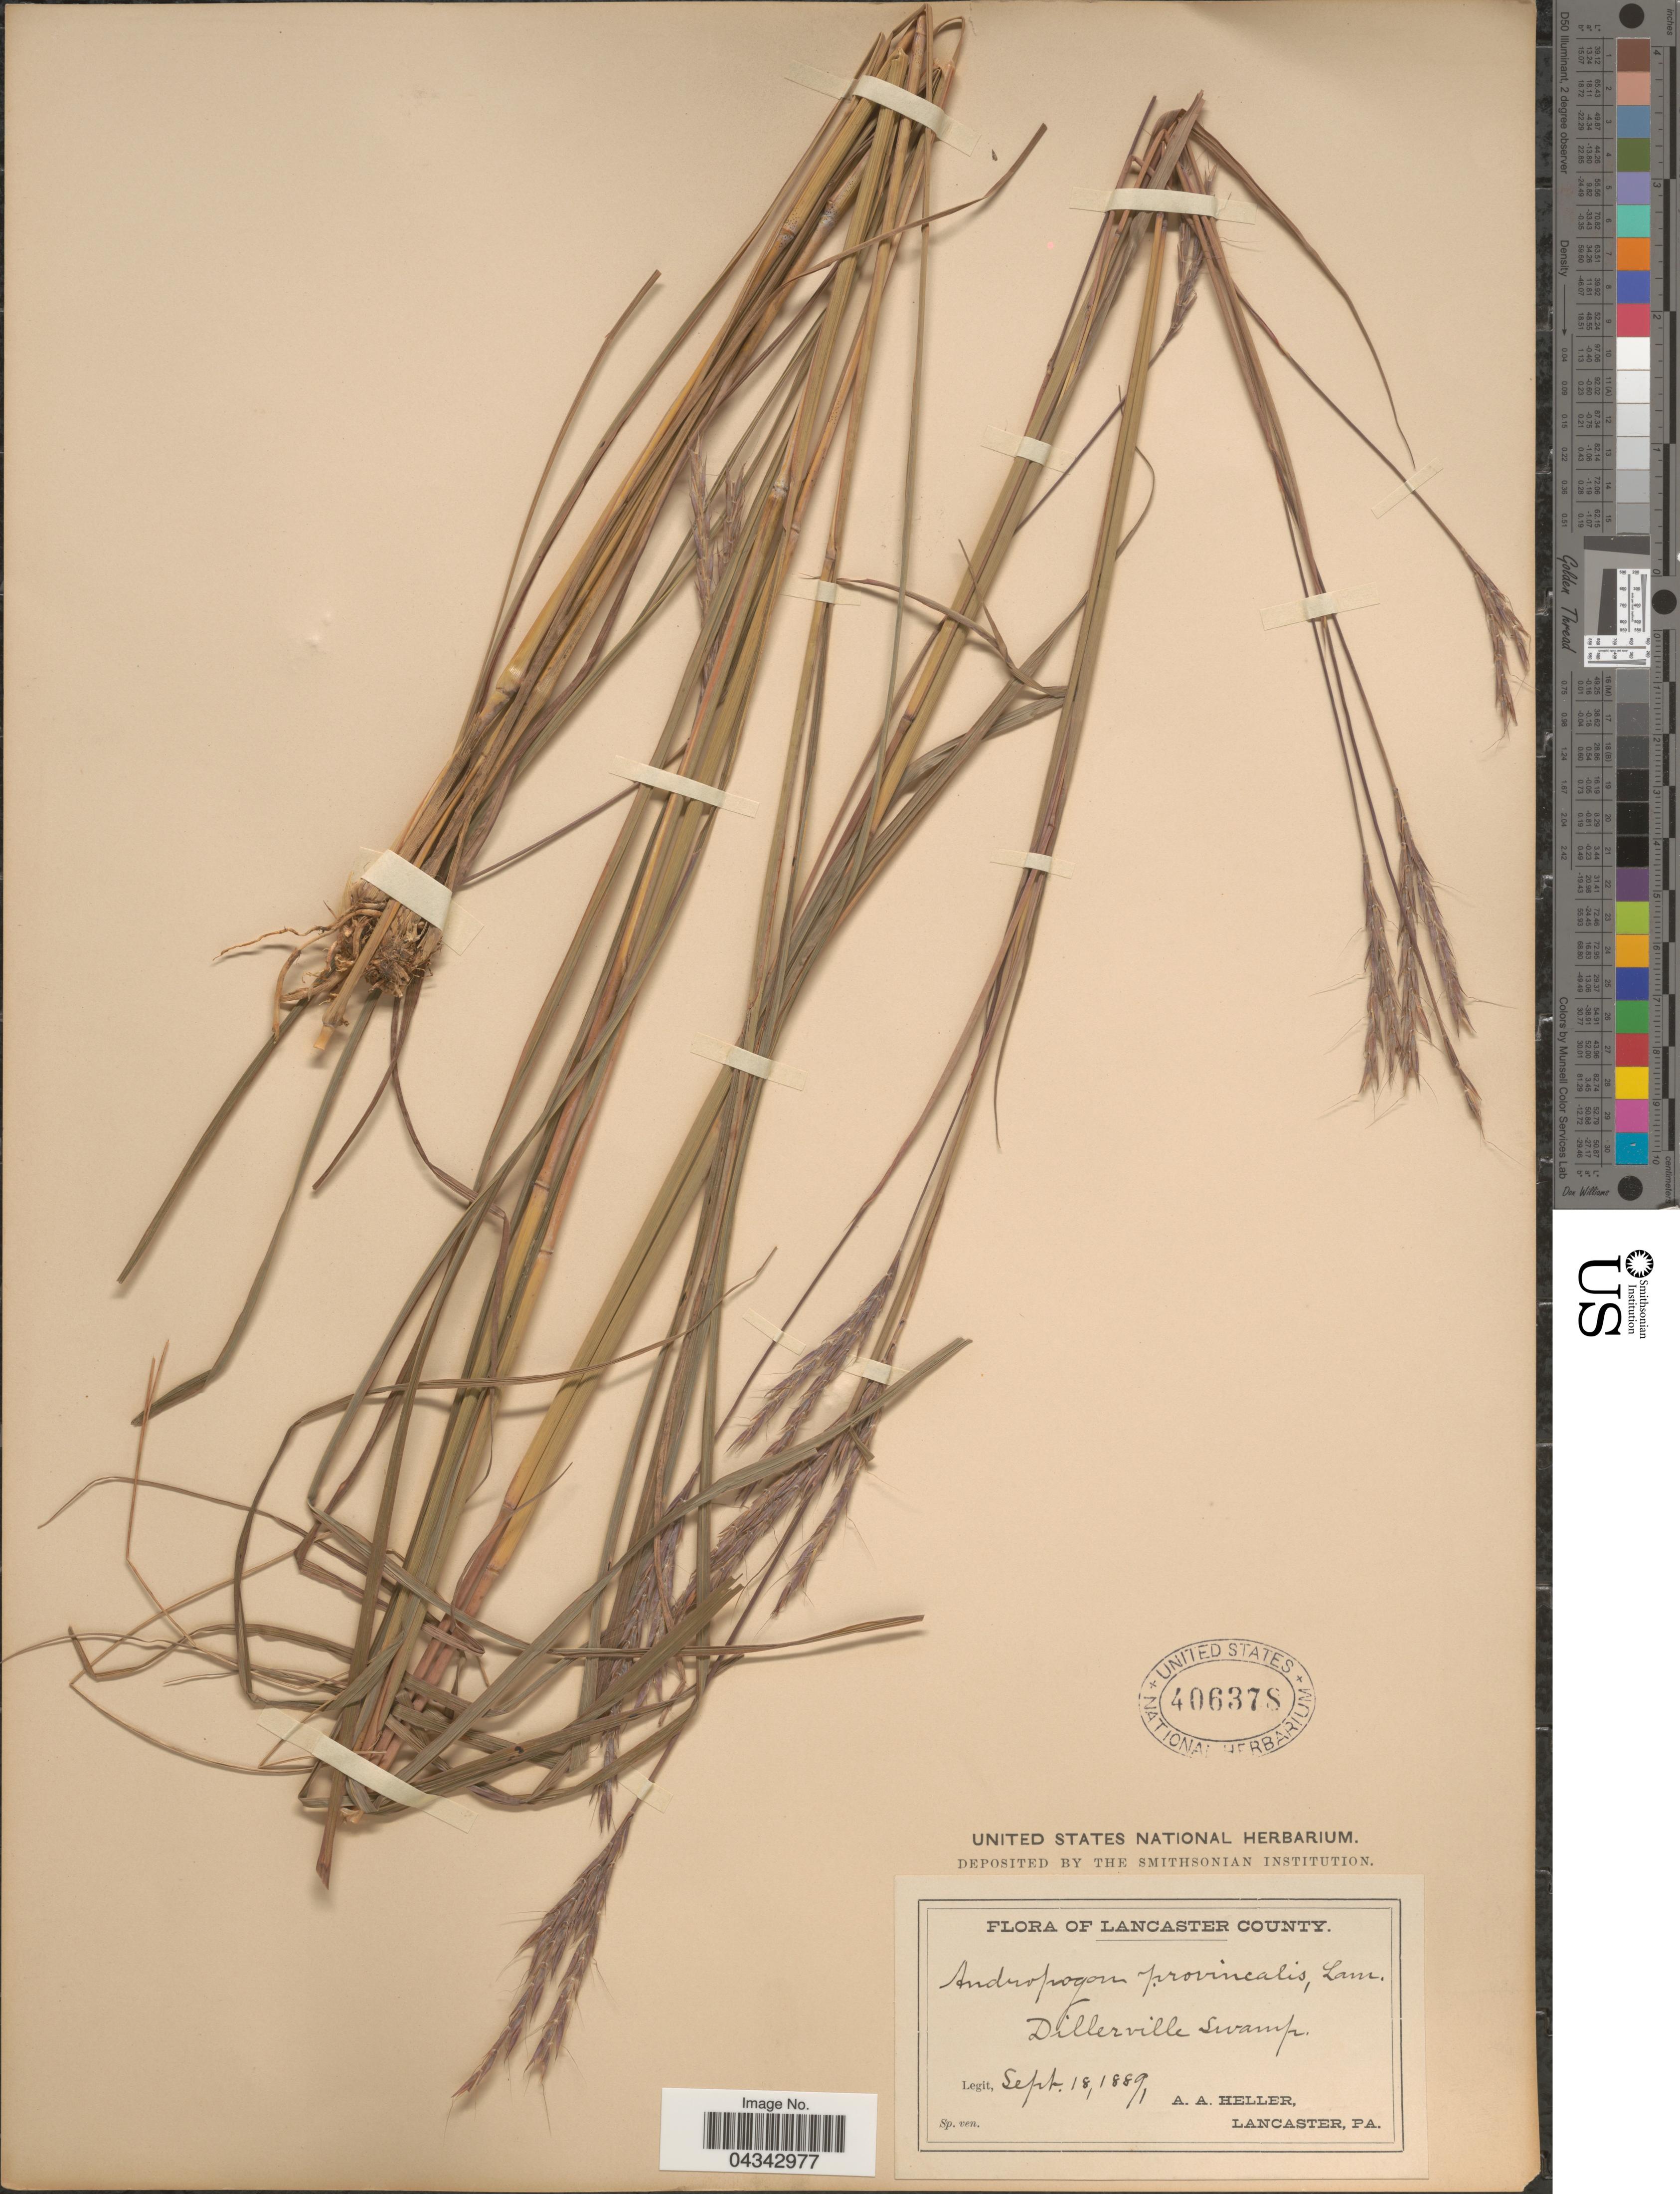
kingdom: Plantae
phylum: Tracheophyta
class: Liliopsida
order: Poales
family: Poaceae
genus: Andropogon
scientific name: Andropogon gerardii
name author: Vitman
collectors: A. A. Heller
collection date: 1889-09-18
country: United States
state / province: Pennsylvania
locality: Lancaster County. Dillerville Swamp.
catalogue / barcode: US 406378